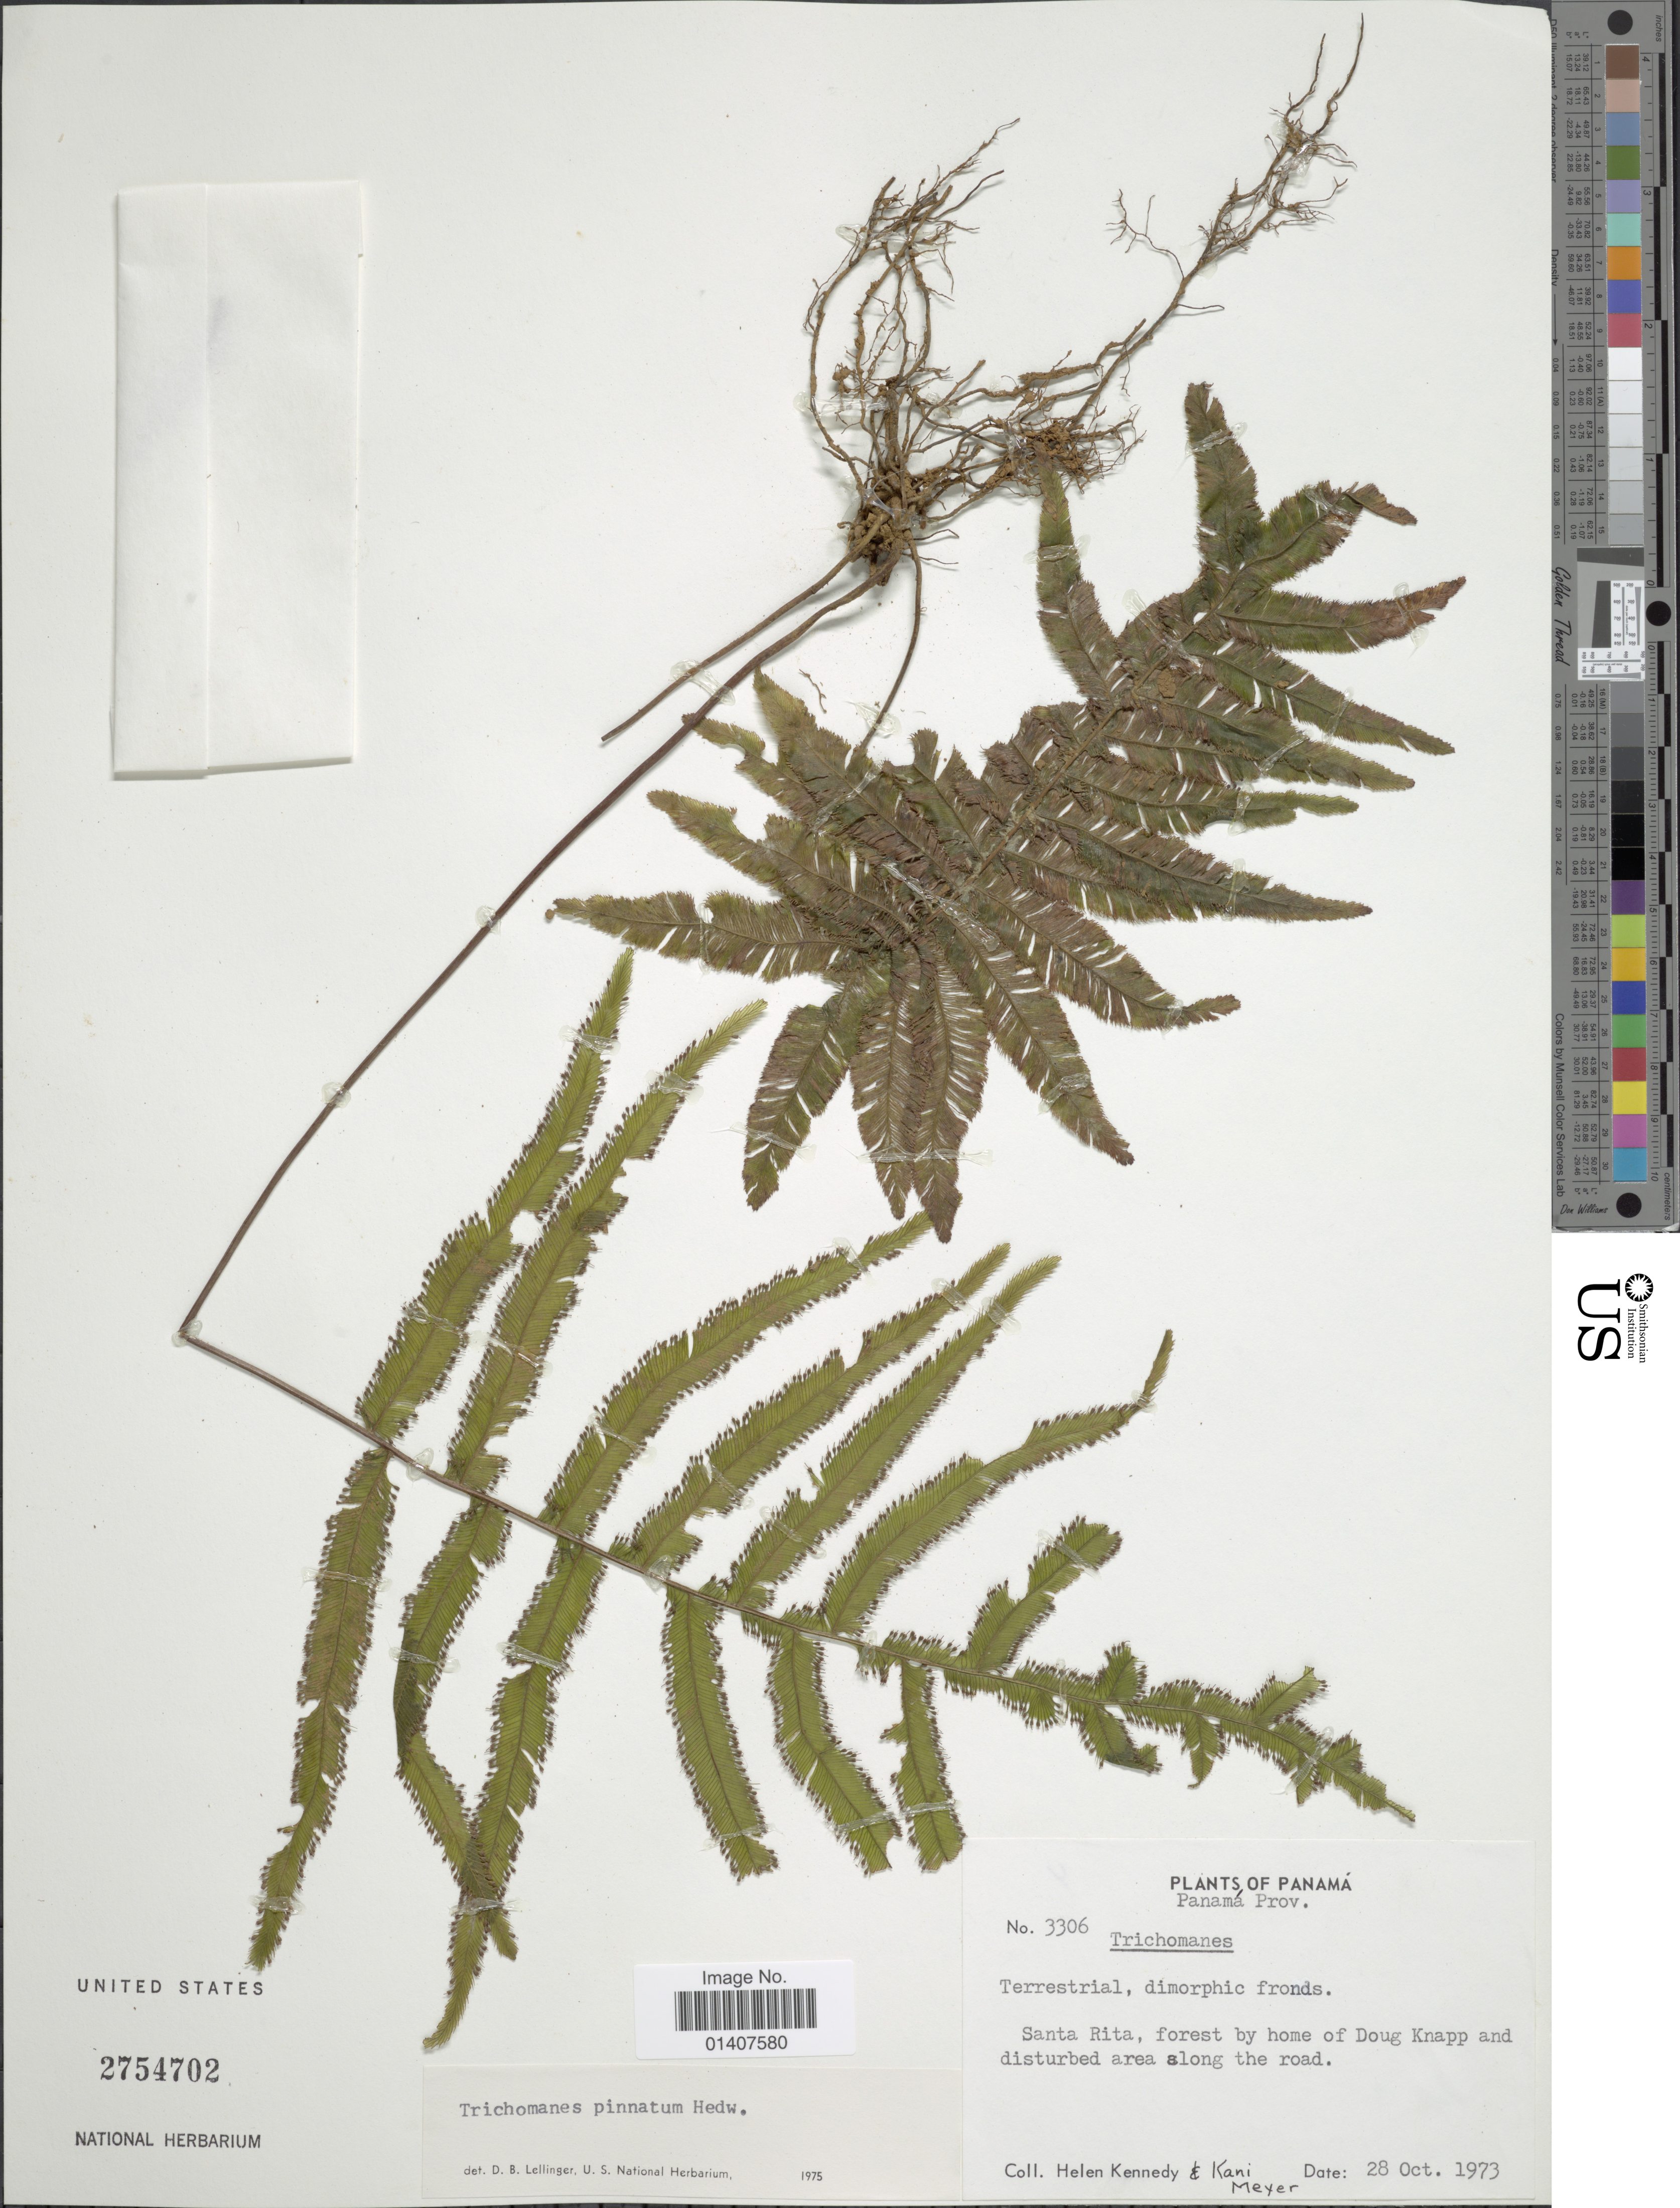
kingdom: Plantae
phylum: Tracheophyta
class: Polypodiopsida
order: Hymenophyllales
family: Hymenophyllaceae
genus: Trichomanes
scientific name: Trichomanes pinnatum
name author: Hedw.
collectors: H. Kennedy & K. I. Meyer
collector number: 3306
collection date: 1973-10-28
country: Panama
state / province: Panamá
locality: Panamá prov., Santa Rita, forest by home of Doug Knapp and disturbed area along the road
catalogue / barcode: US 2754702